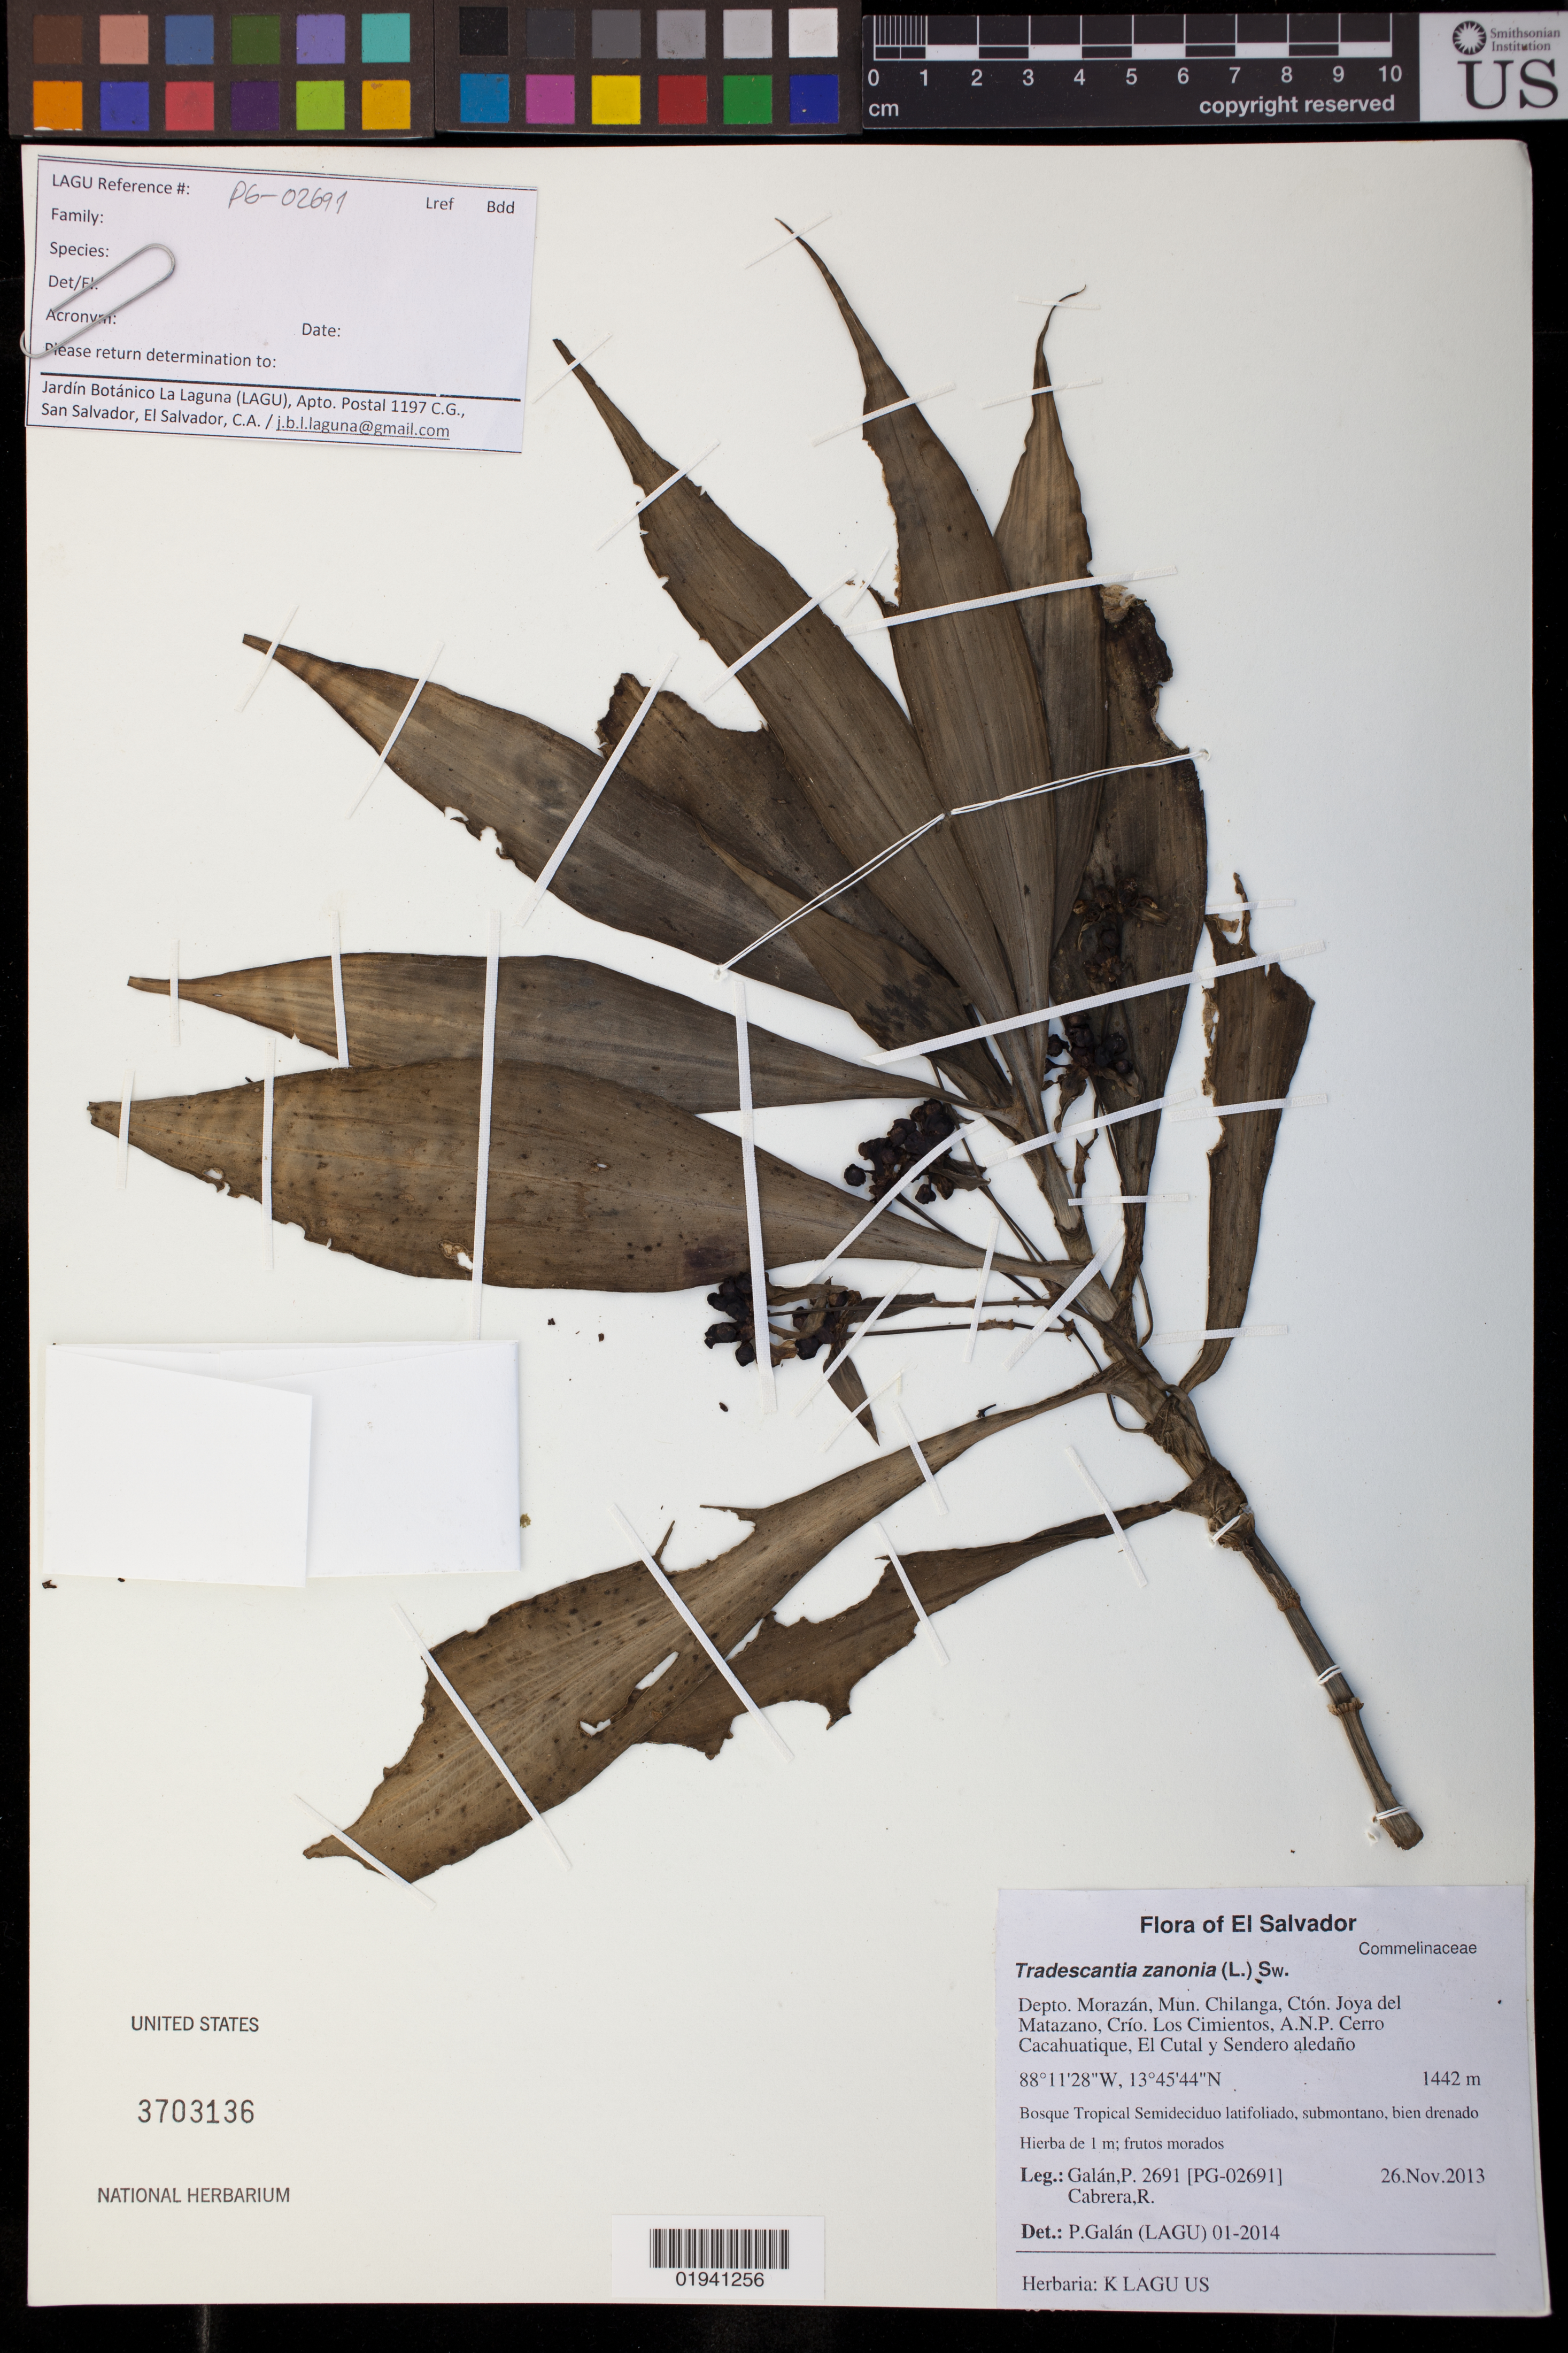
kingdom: Plantae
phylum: Tracheophyta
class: Liliopsida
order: Commelinales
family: Commelinaceae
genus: Tradescantia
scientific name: Tradescantia zanonia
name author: (L.) Sw.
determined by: Galan, P.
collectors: P. Galan & R. Cabrera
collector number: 2691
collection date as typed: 26.Nov.2013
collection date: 2013-11-26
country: El Salvador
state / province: Morazán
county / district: Chilanga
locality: Cton. Joya del Matazano, Crio. Los Cimientos, A.N.P. Cerro Cacahuatique, El Cutal y Sendero aledano.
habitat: Bosque tropical semideciduo latifoliado, submontano, bien drenado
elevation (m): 1442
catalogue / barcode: US 3703136